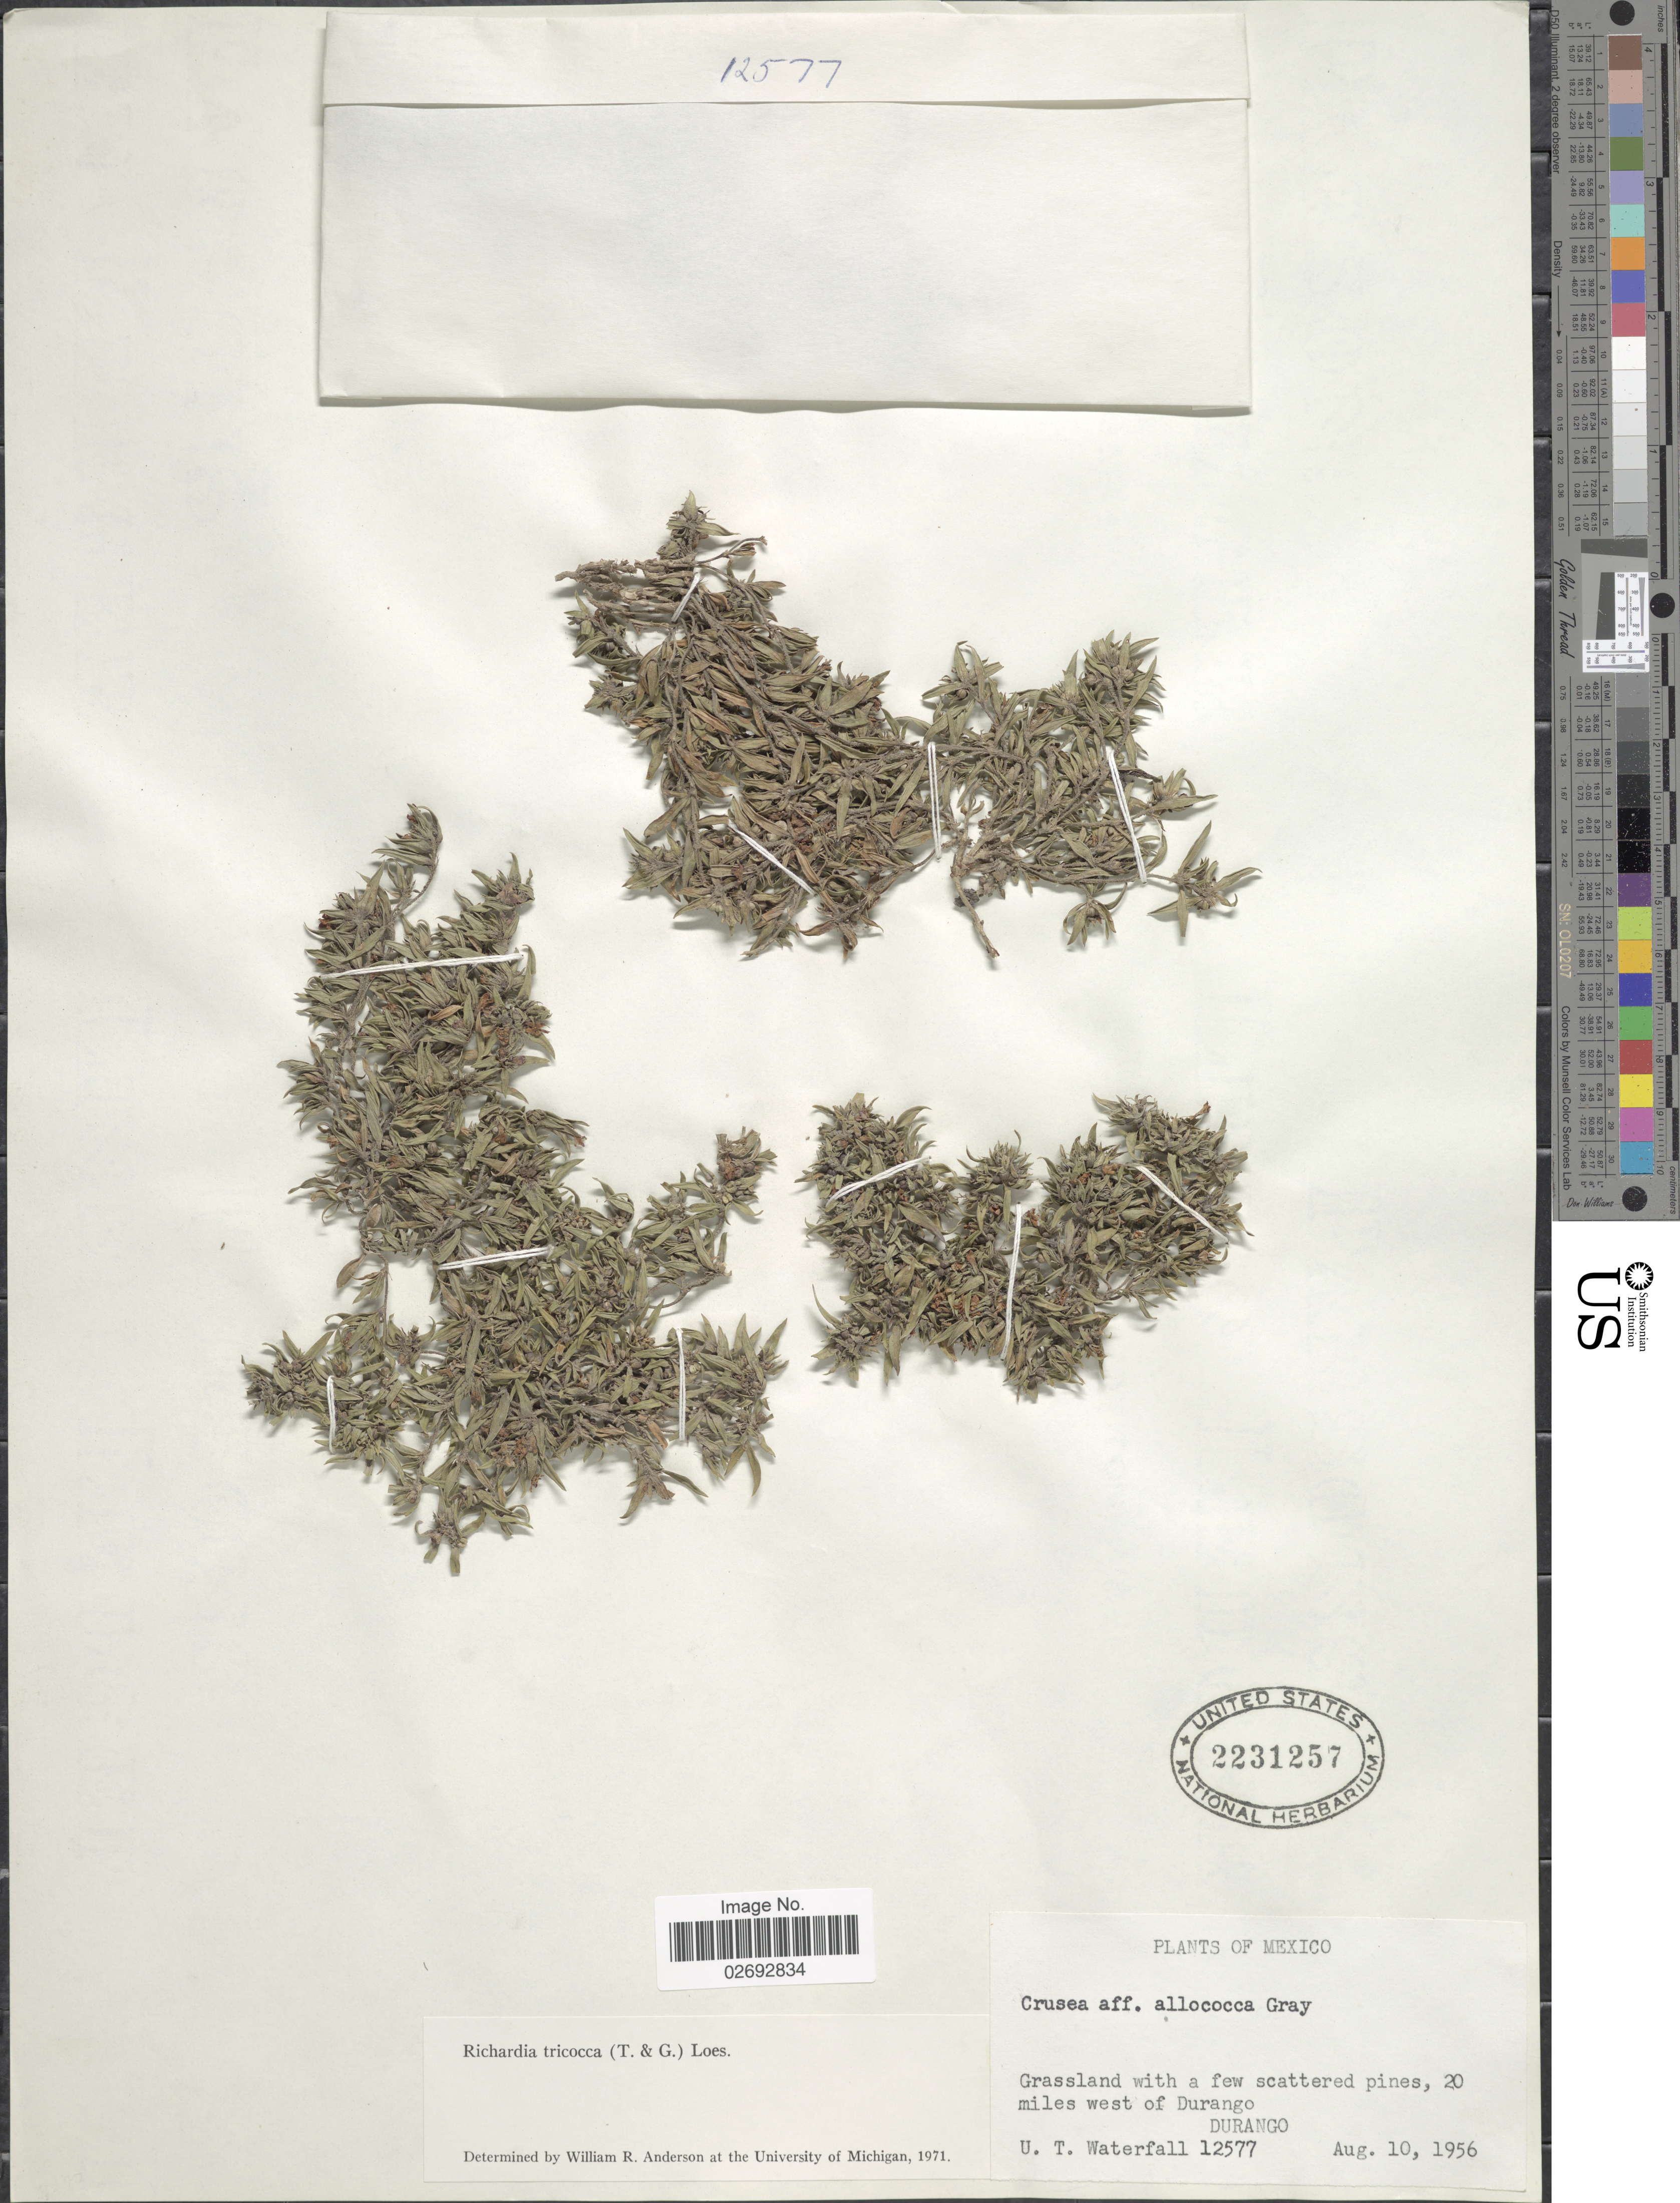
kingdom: Plantae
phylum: Tracheophyta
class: Magnoliopsida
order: Gentianales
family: Rubiaceae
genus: Richardia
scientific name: Richardia tricocca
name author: (Torr.) Standl.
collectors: U. T. Waterfall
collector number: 12577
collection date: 1956-08-10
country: Mexico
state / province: Durango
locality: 20 miles west of Durango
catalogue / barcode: US 2231257